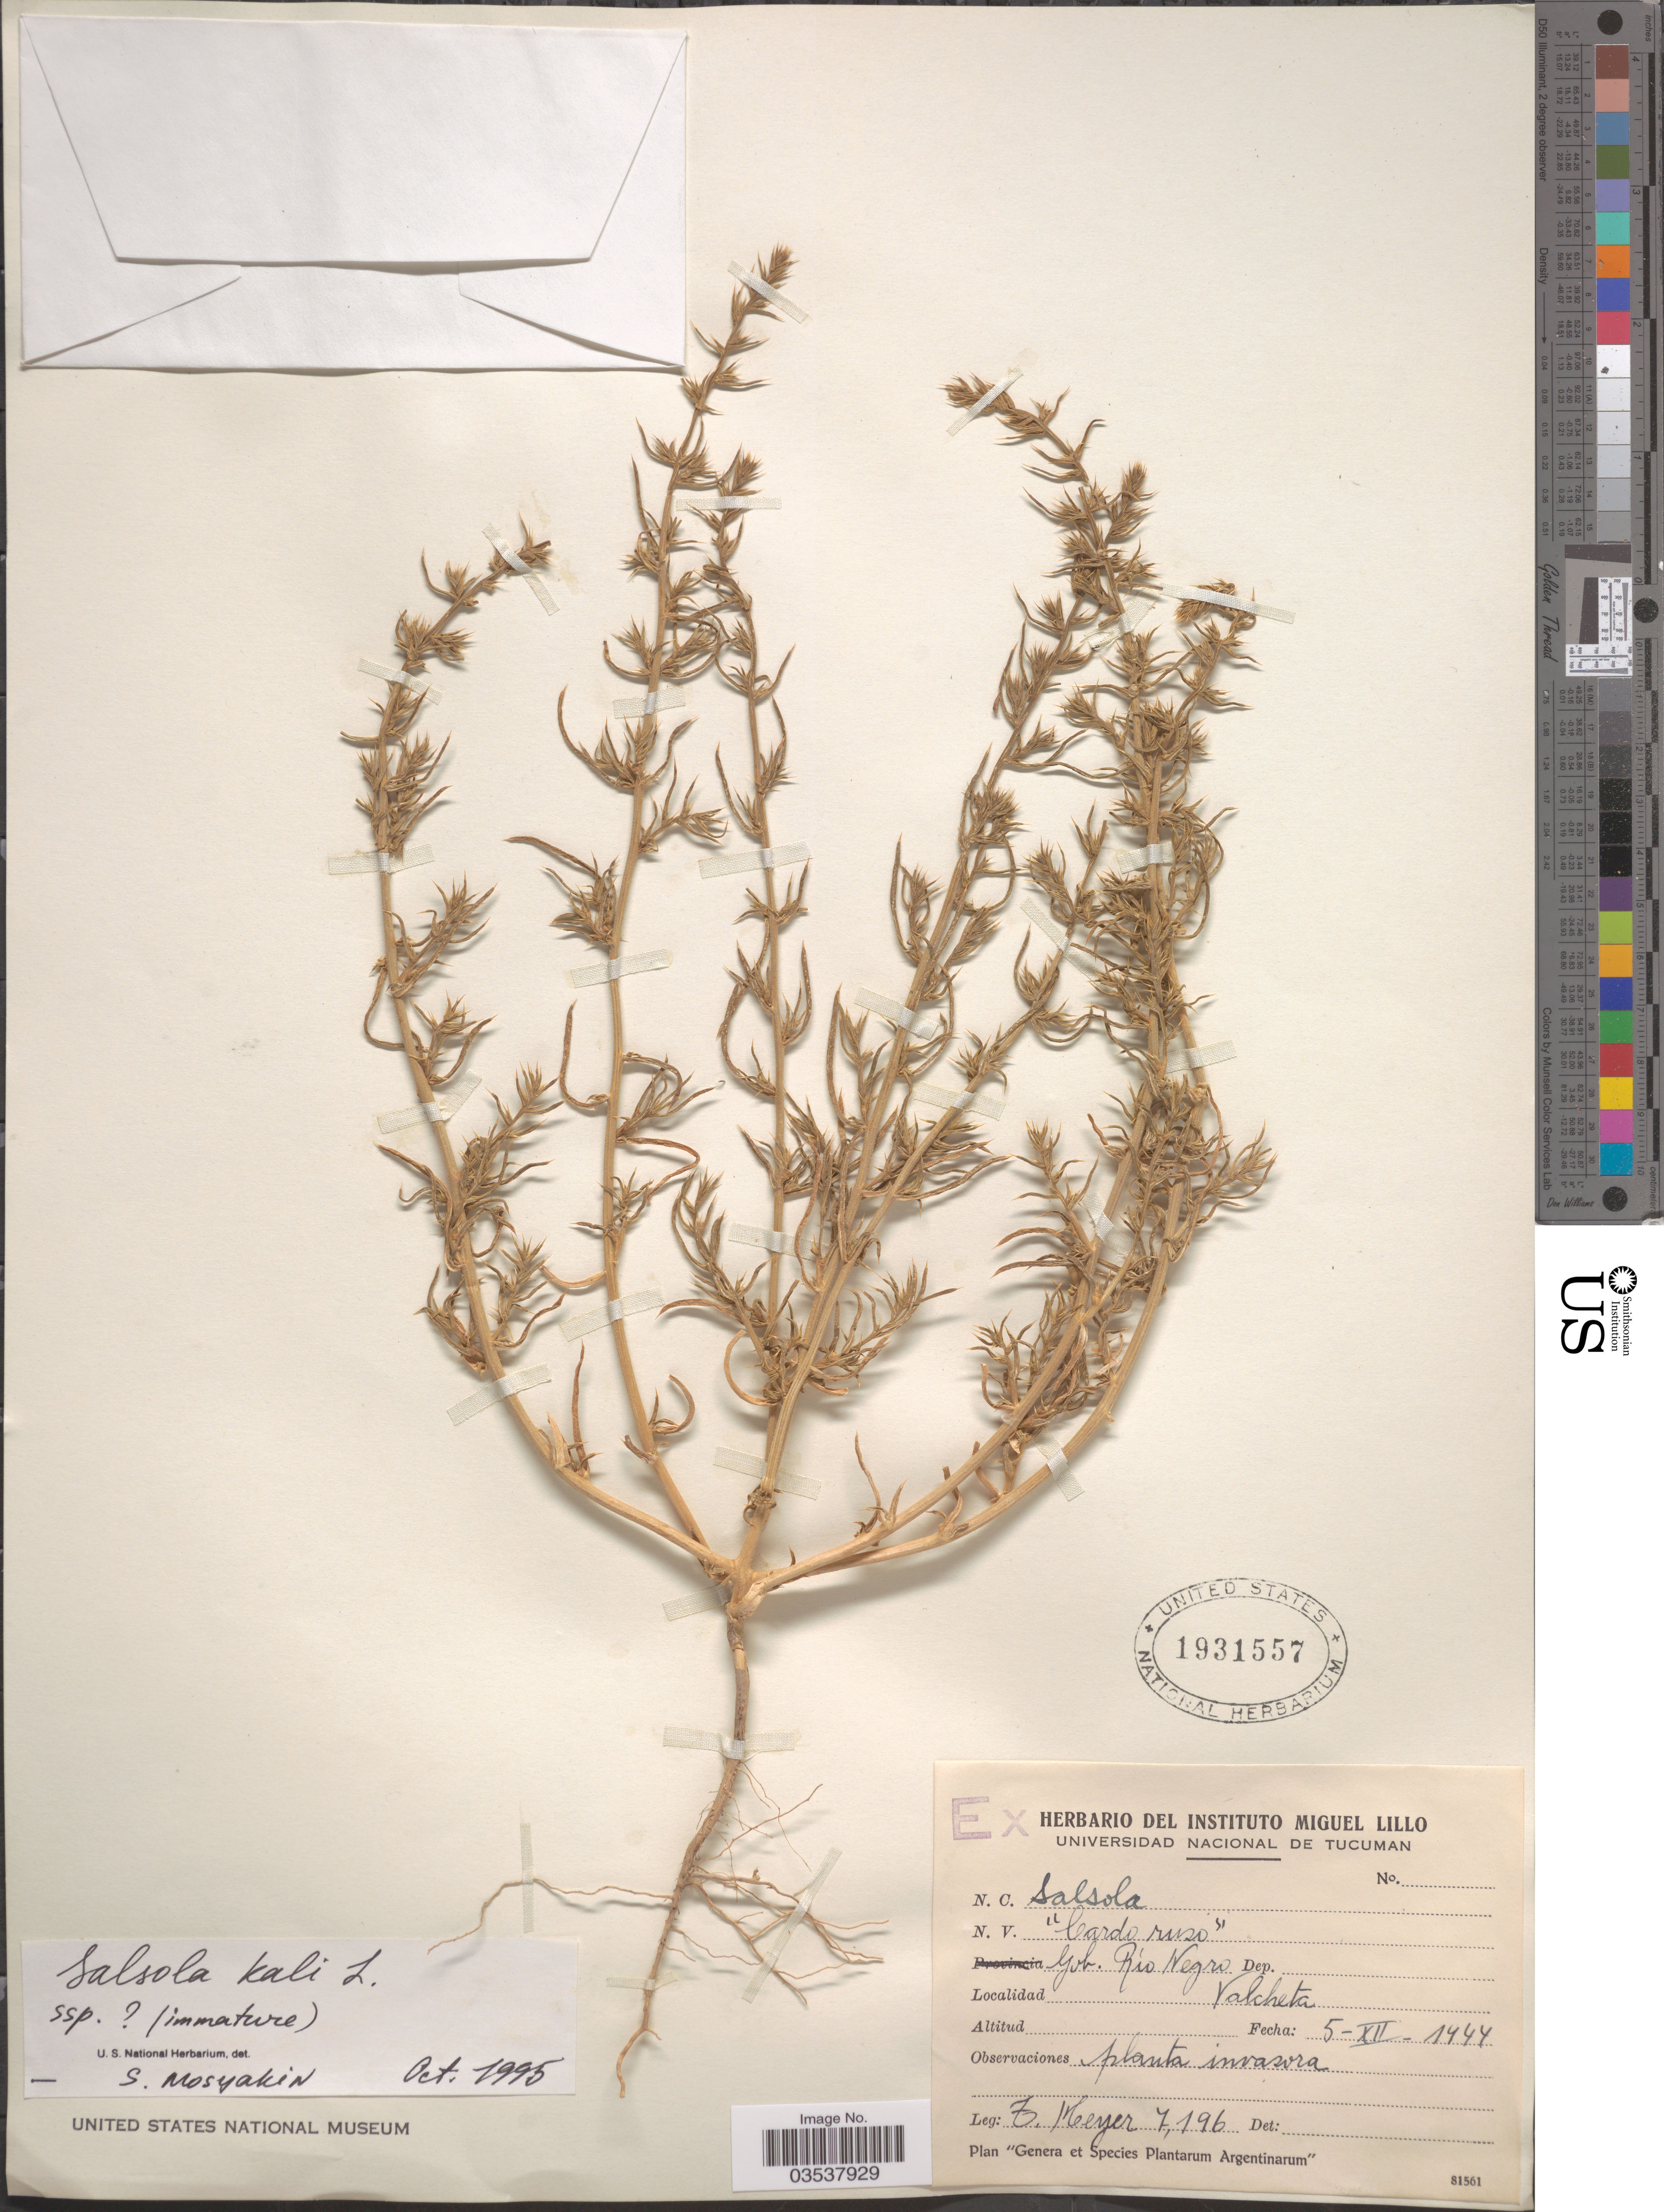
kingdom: Plantae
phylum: Tracheophyta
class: Magnoliopsida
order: Caryophyllales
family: Amaranthaceae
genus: Salsola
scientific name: Salsola kali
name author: L.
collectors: T. Meyer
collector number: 7196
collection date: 1944-12-05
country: Argentina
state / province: Rio Negro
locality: Gob. Río Negro. Valcheta.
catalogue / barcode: US 1931557